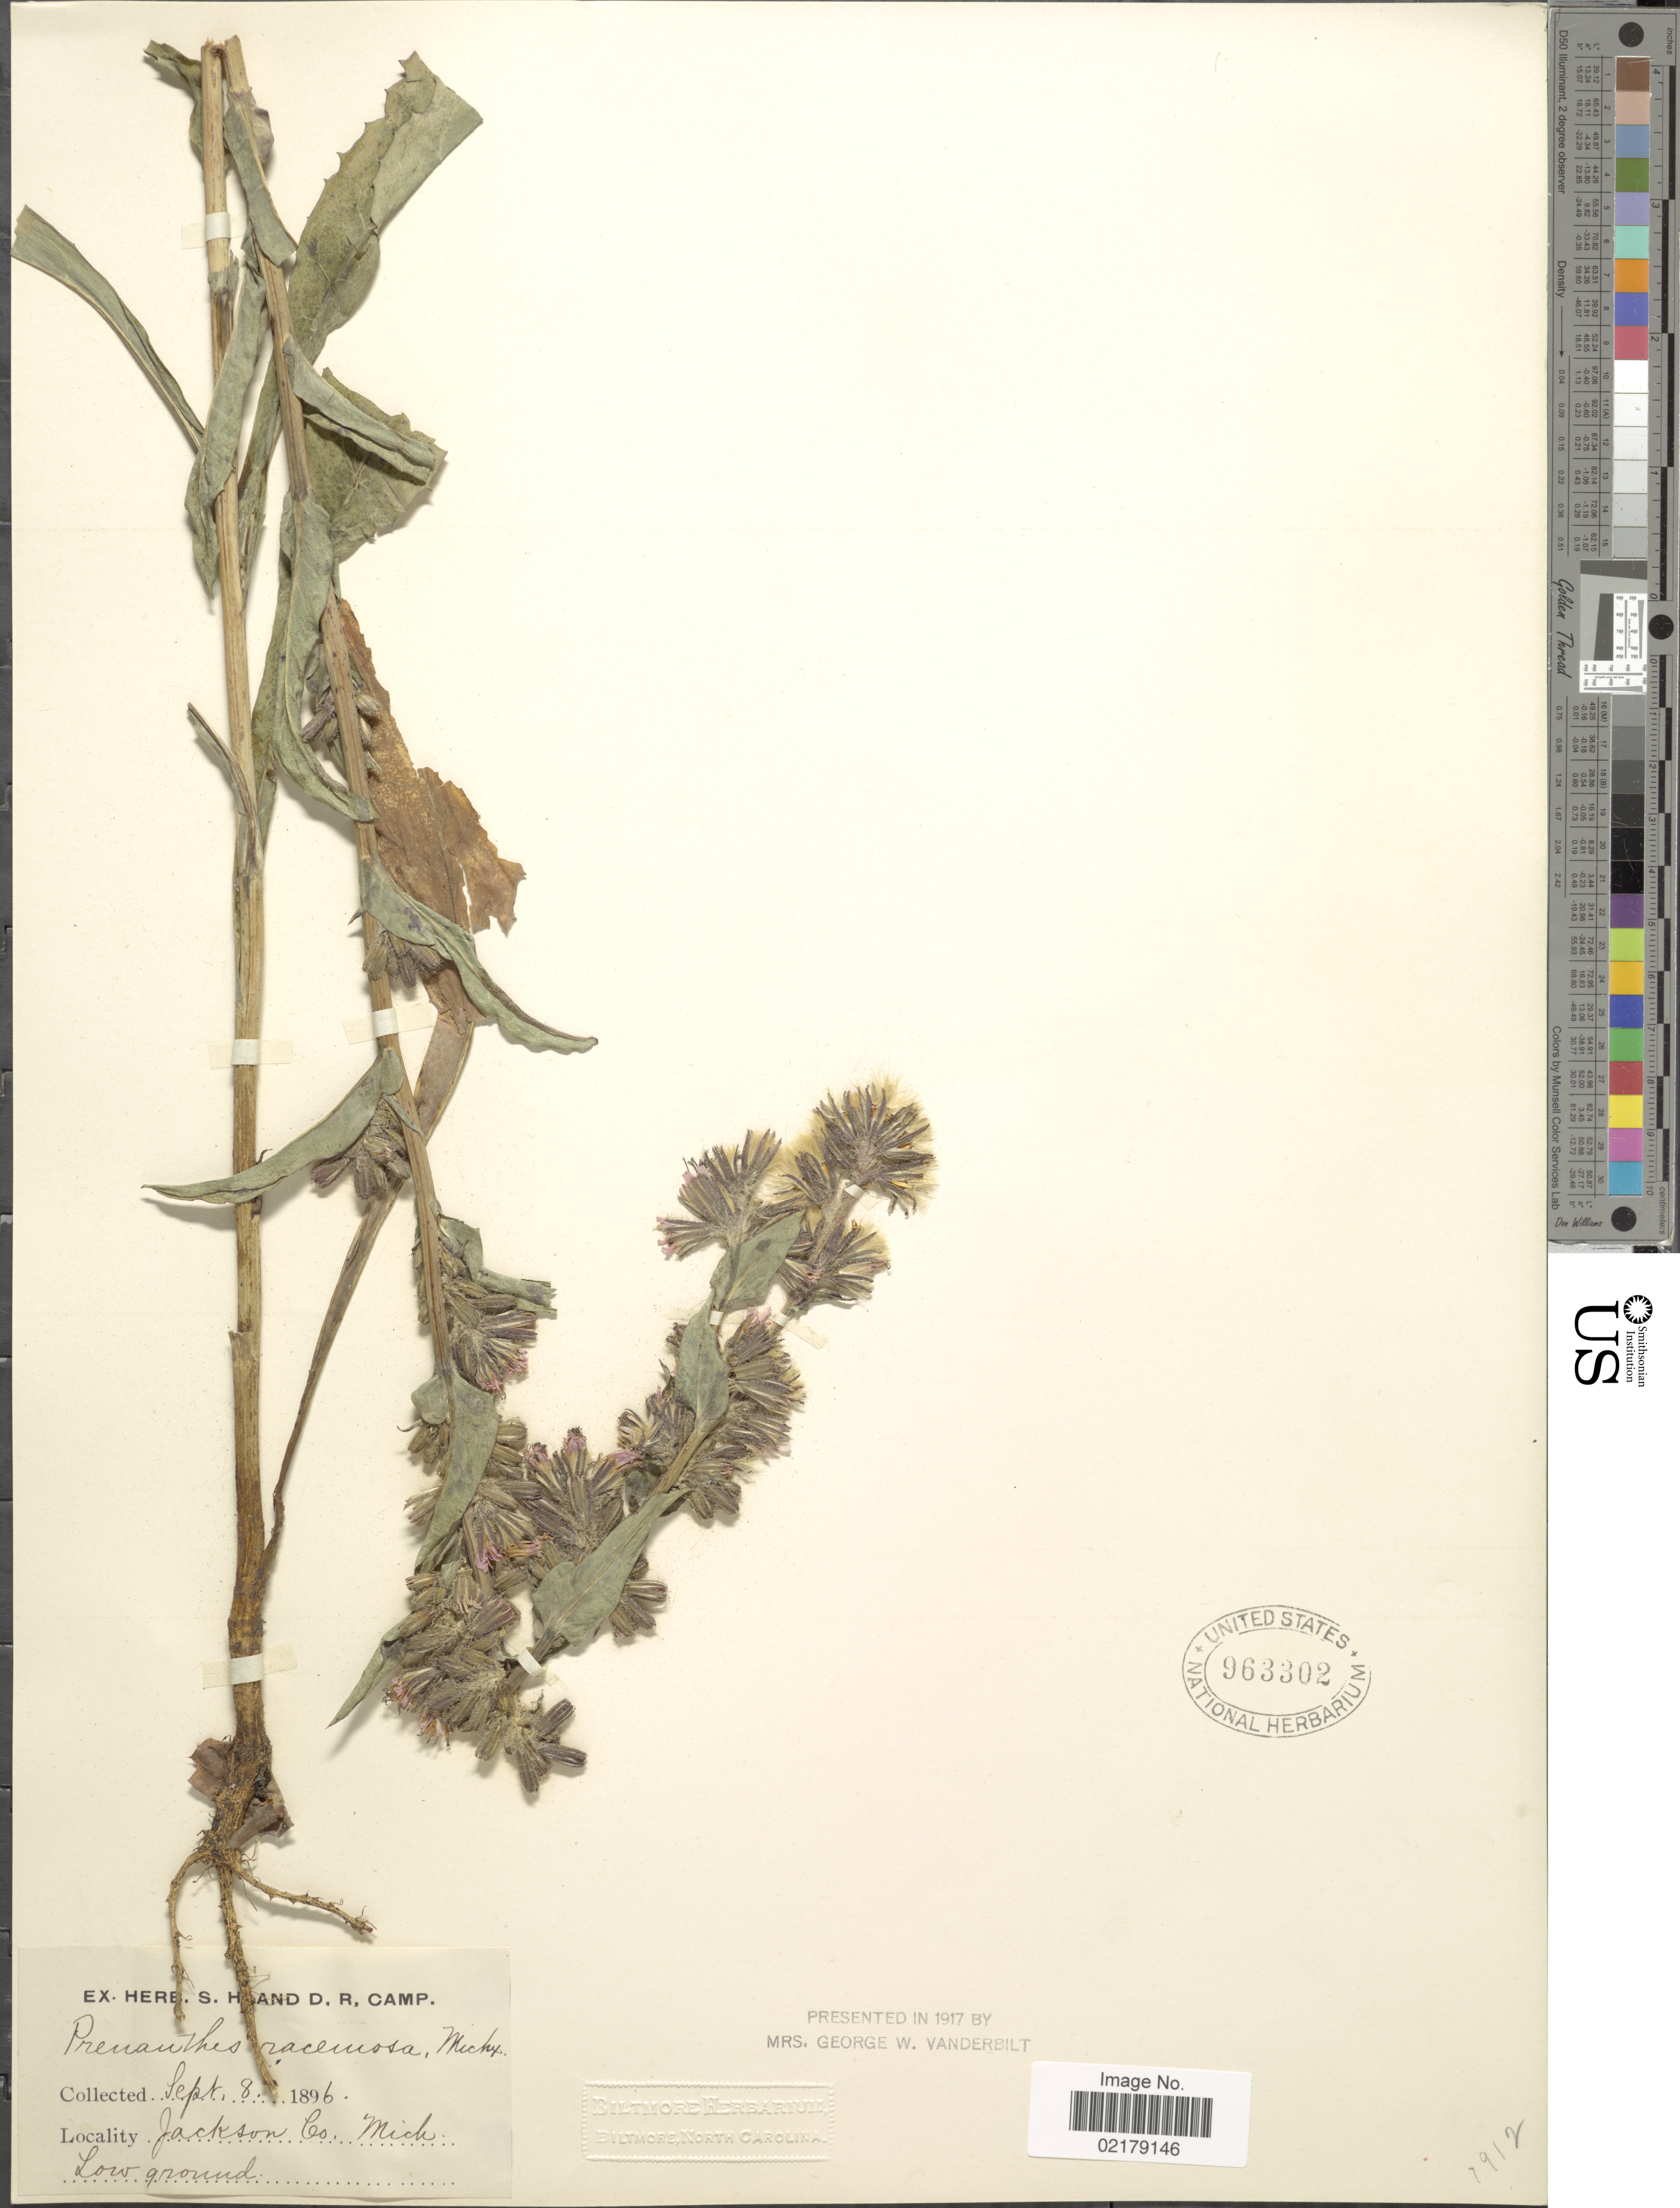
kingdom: Plantae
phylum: Tracheophyta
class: Magnoliopsida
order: Asterales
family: Asteraceae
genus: Nabalus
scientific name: Nabalus racemosus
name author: (Michx.) Hook.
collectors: ex herb. S. H and D. R. Camp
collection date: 1896-09-08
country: United States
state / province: Michigan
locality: Jackson Co, Low ground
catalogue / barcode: US 963302